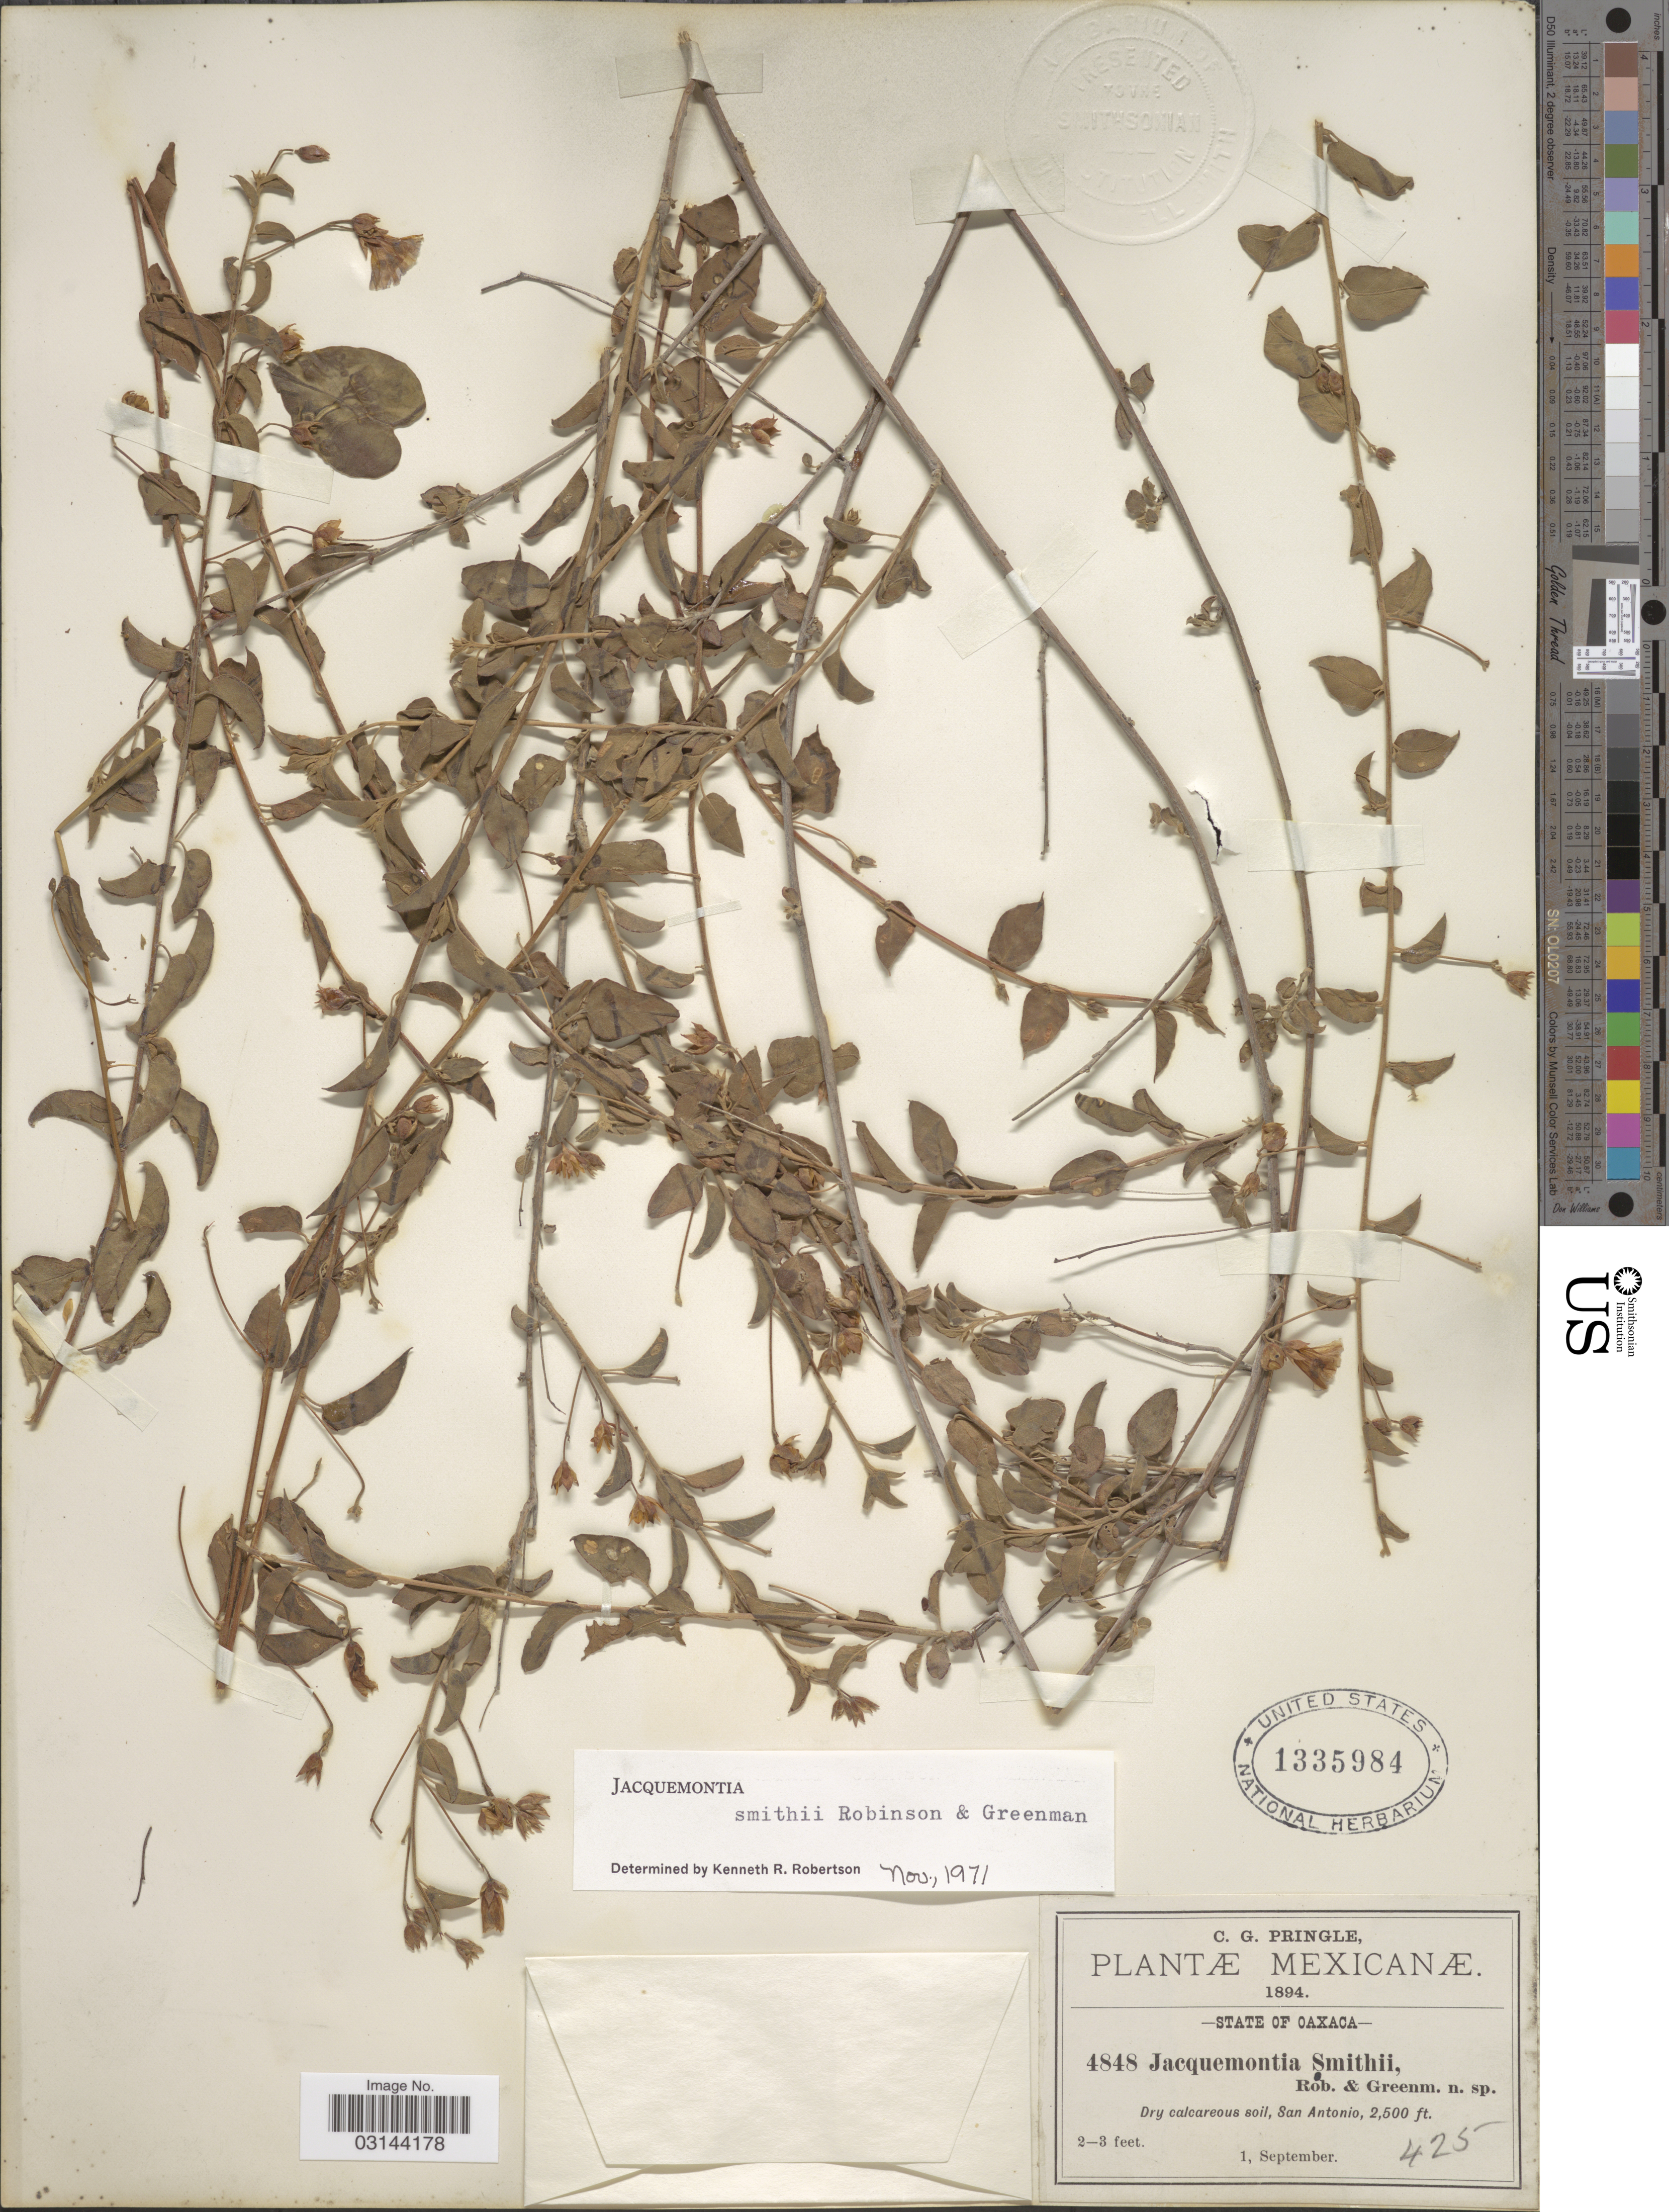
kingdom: Plantae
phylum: Tracheophyta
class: Magnoliopsida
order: Solanales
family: Convolvulaceae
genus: Jacquemontia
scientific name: Jacquemontia smithii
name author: B.L. Rob. & Greenm.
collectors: C. G. Pringle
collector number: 4848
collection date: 1894-09-01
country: Mexico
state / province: Oaxaca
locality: Dry calcereous soil, San Antonio.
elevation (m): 762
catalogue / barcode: US 1335984